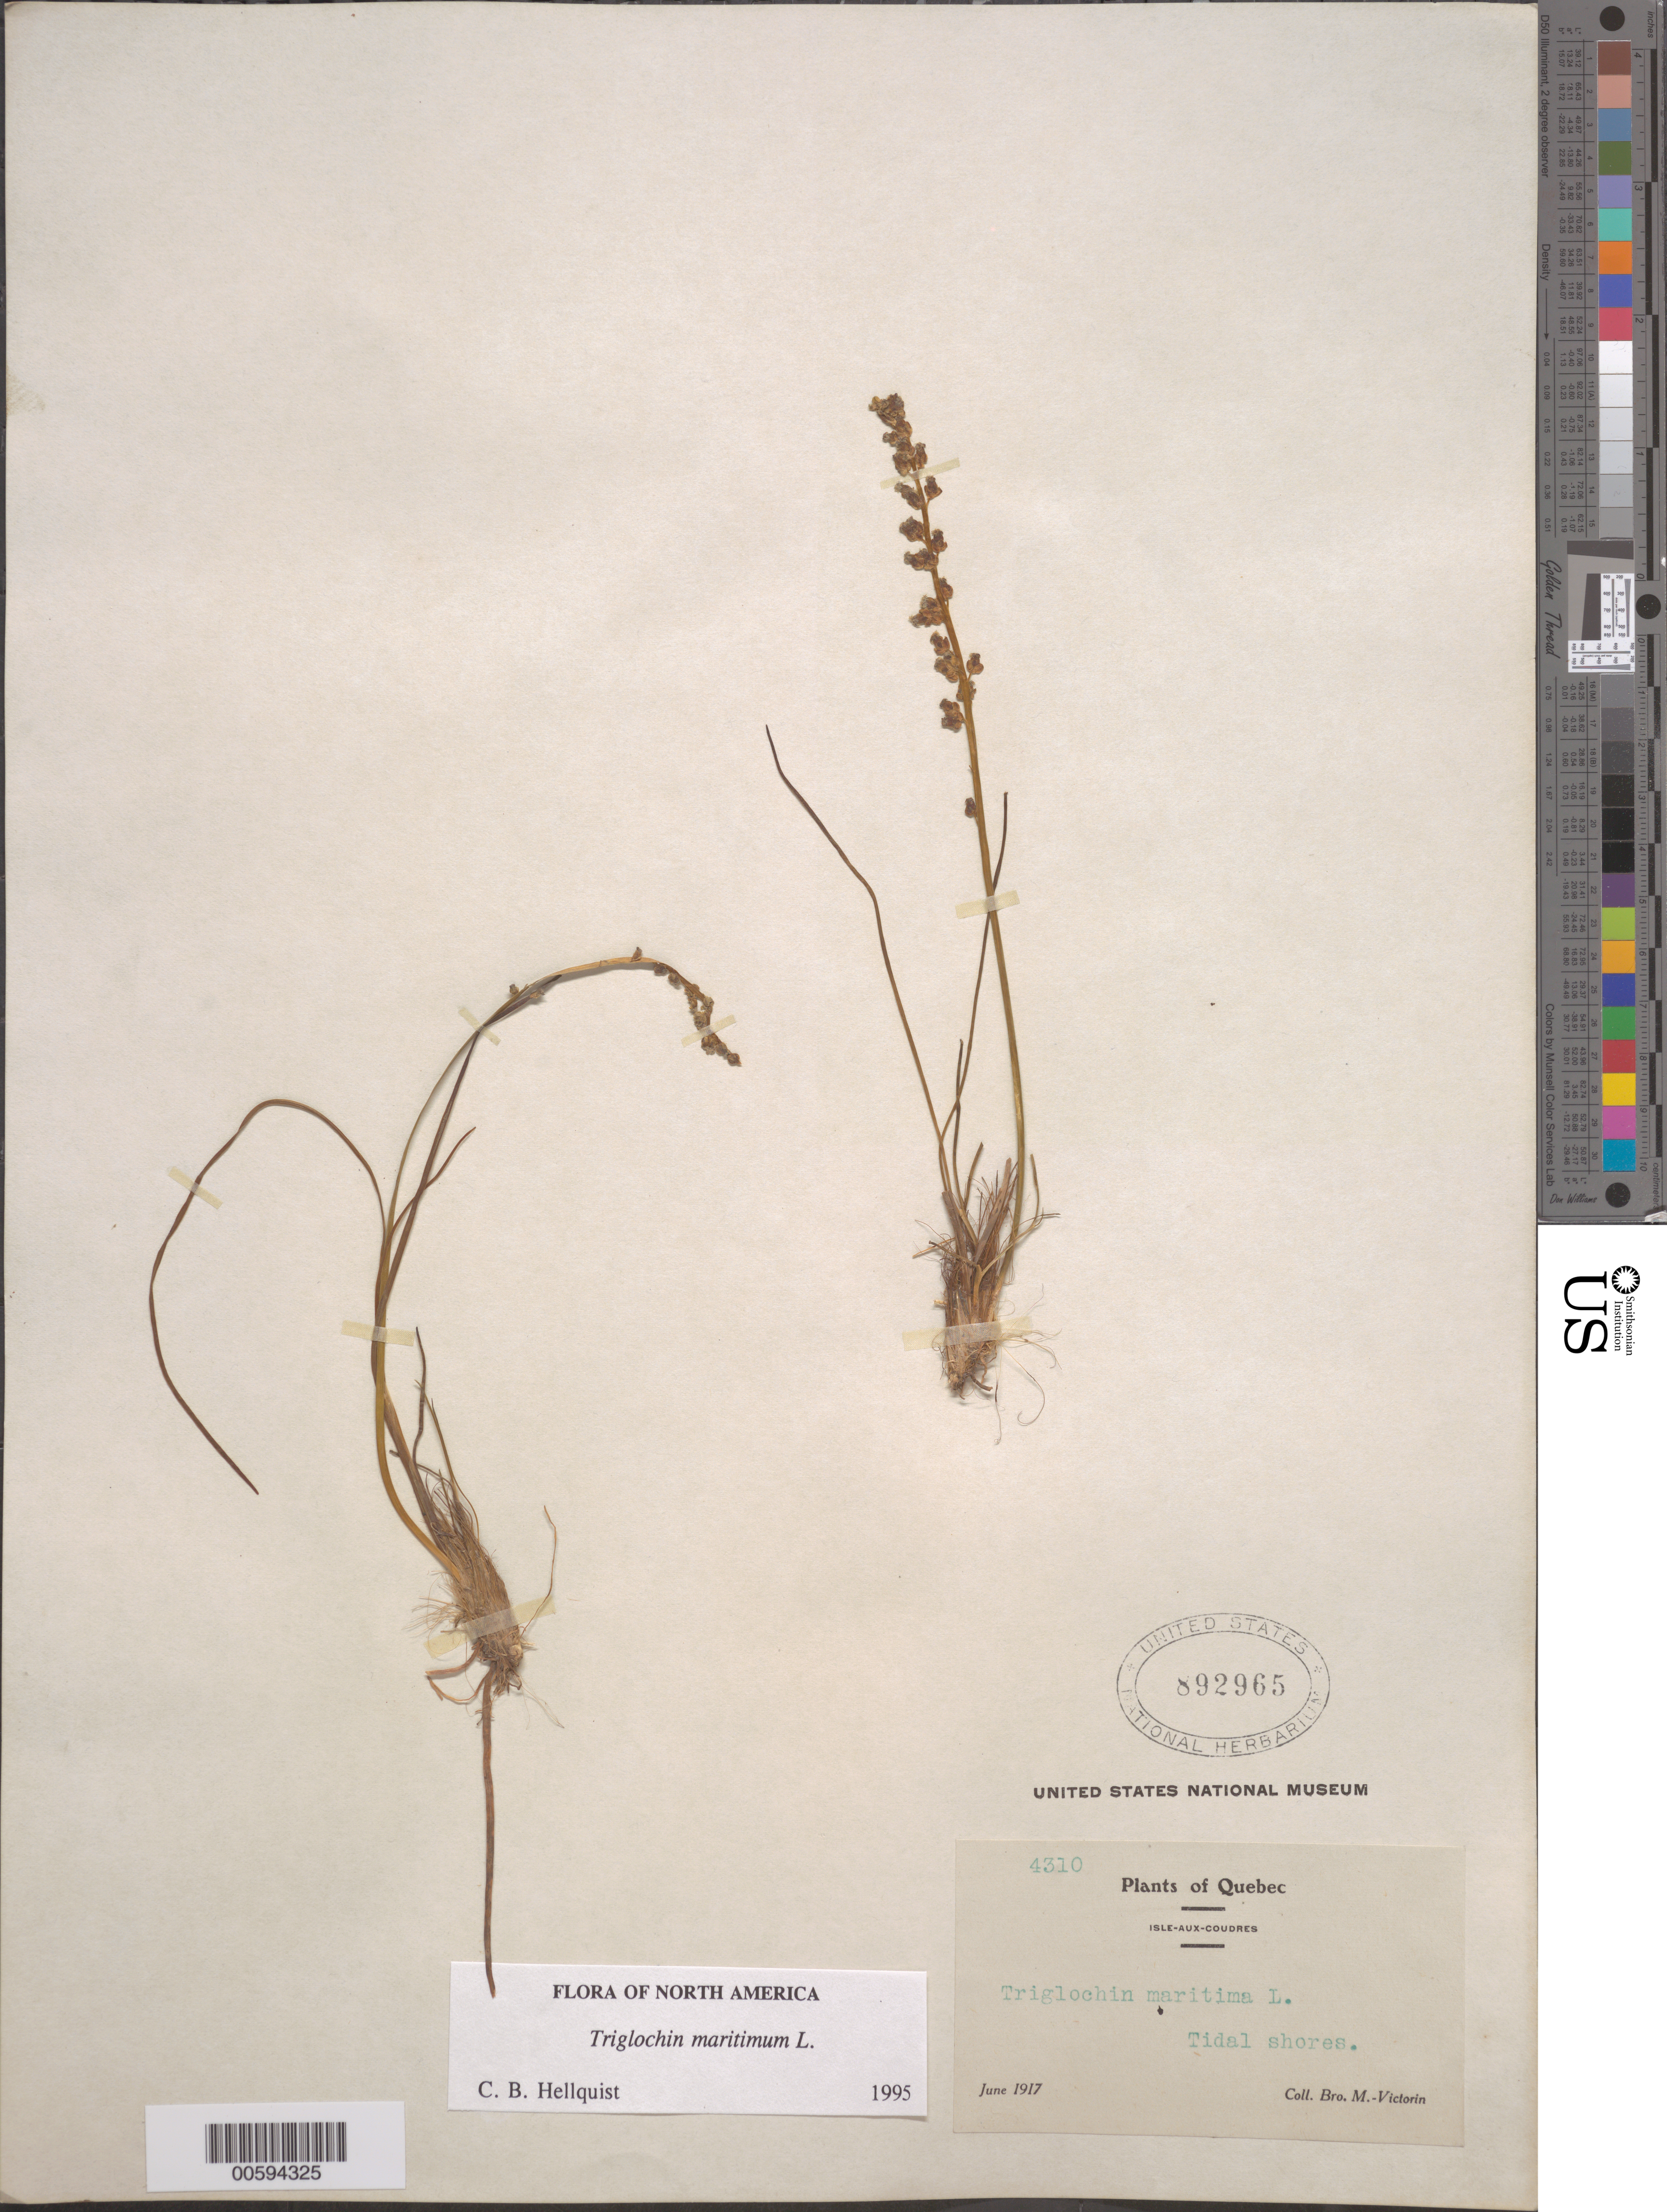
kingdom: Plantae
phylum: Tracheophyta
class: Liliopsida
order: Alismatales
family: Juncaginaceae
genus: Triglochin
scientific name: Triglochin maritima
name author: L.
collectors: Fr. Marie-Victorin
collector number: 4310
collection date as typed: Jun 1917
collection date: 1917-06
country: Canada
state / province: Quebec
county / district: Charlevoix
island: Iles aux Coudres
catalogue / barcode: US 892965